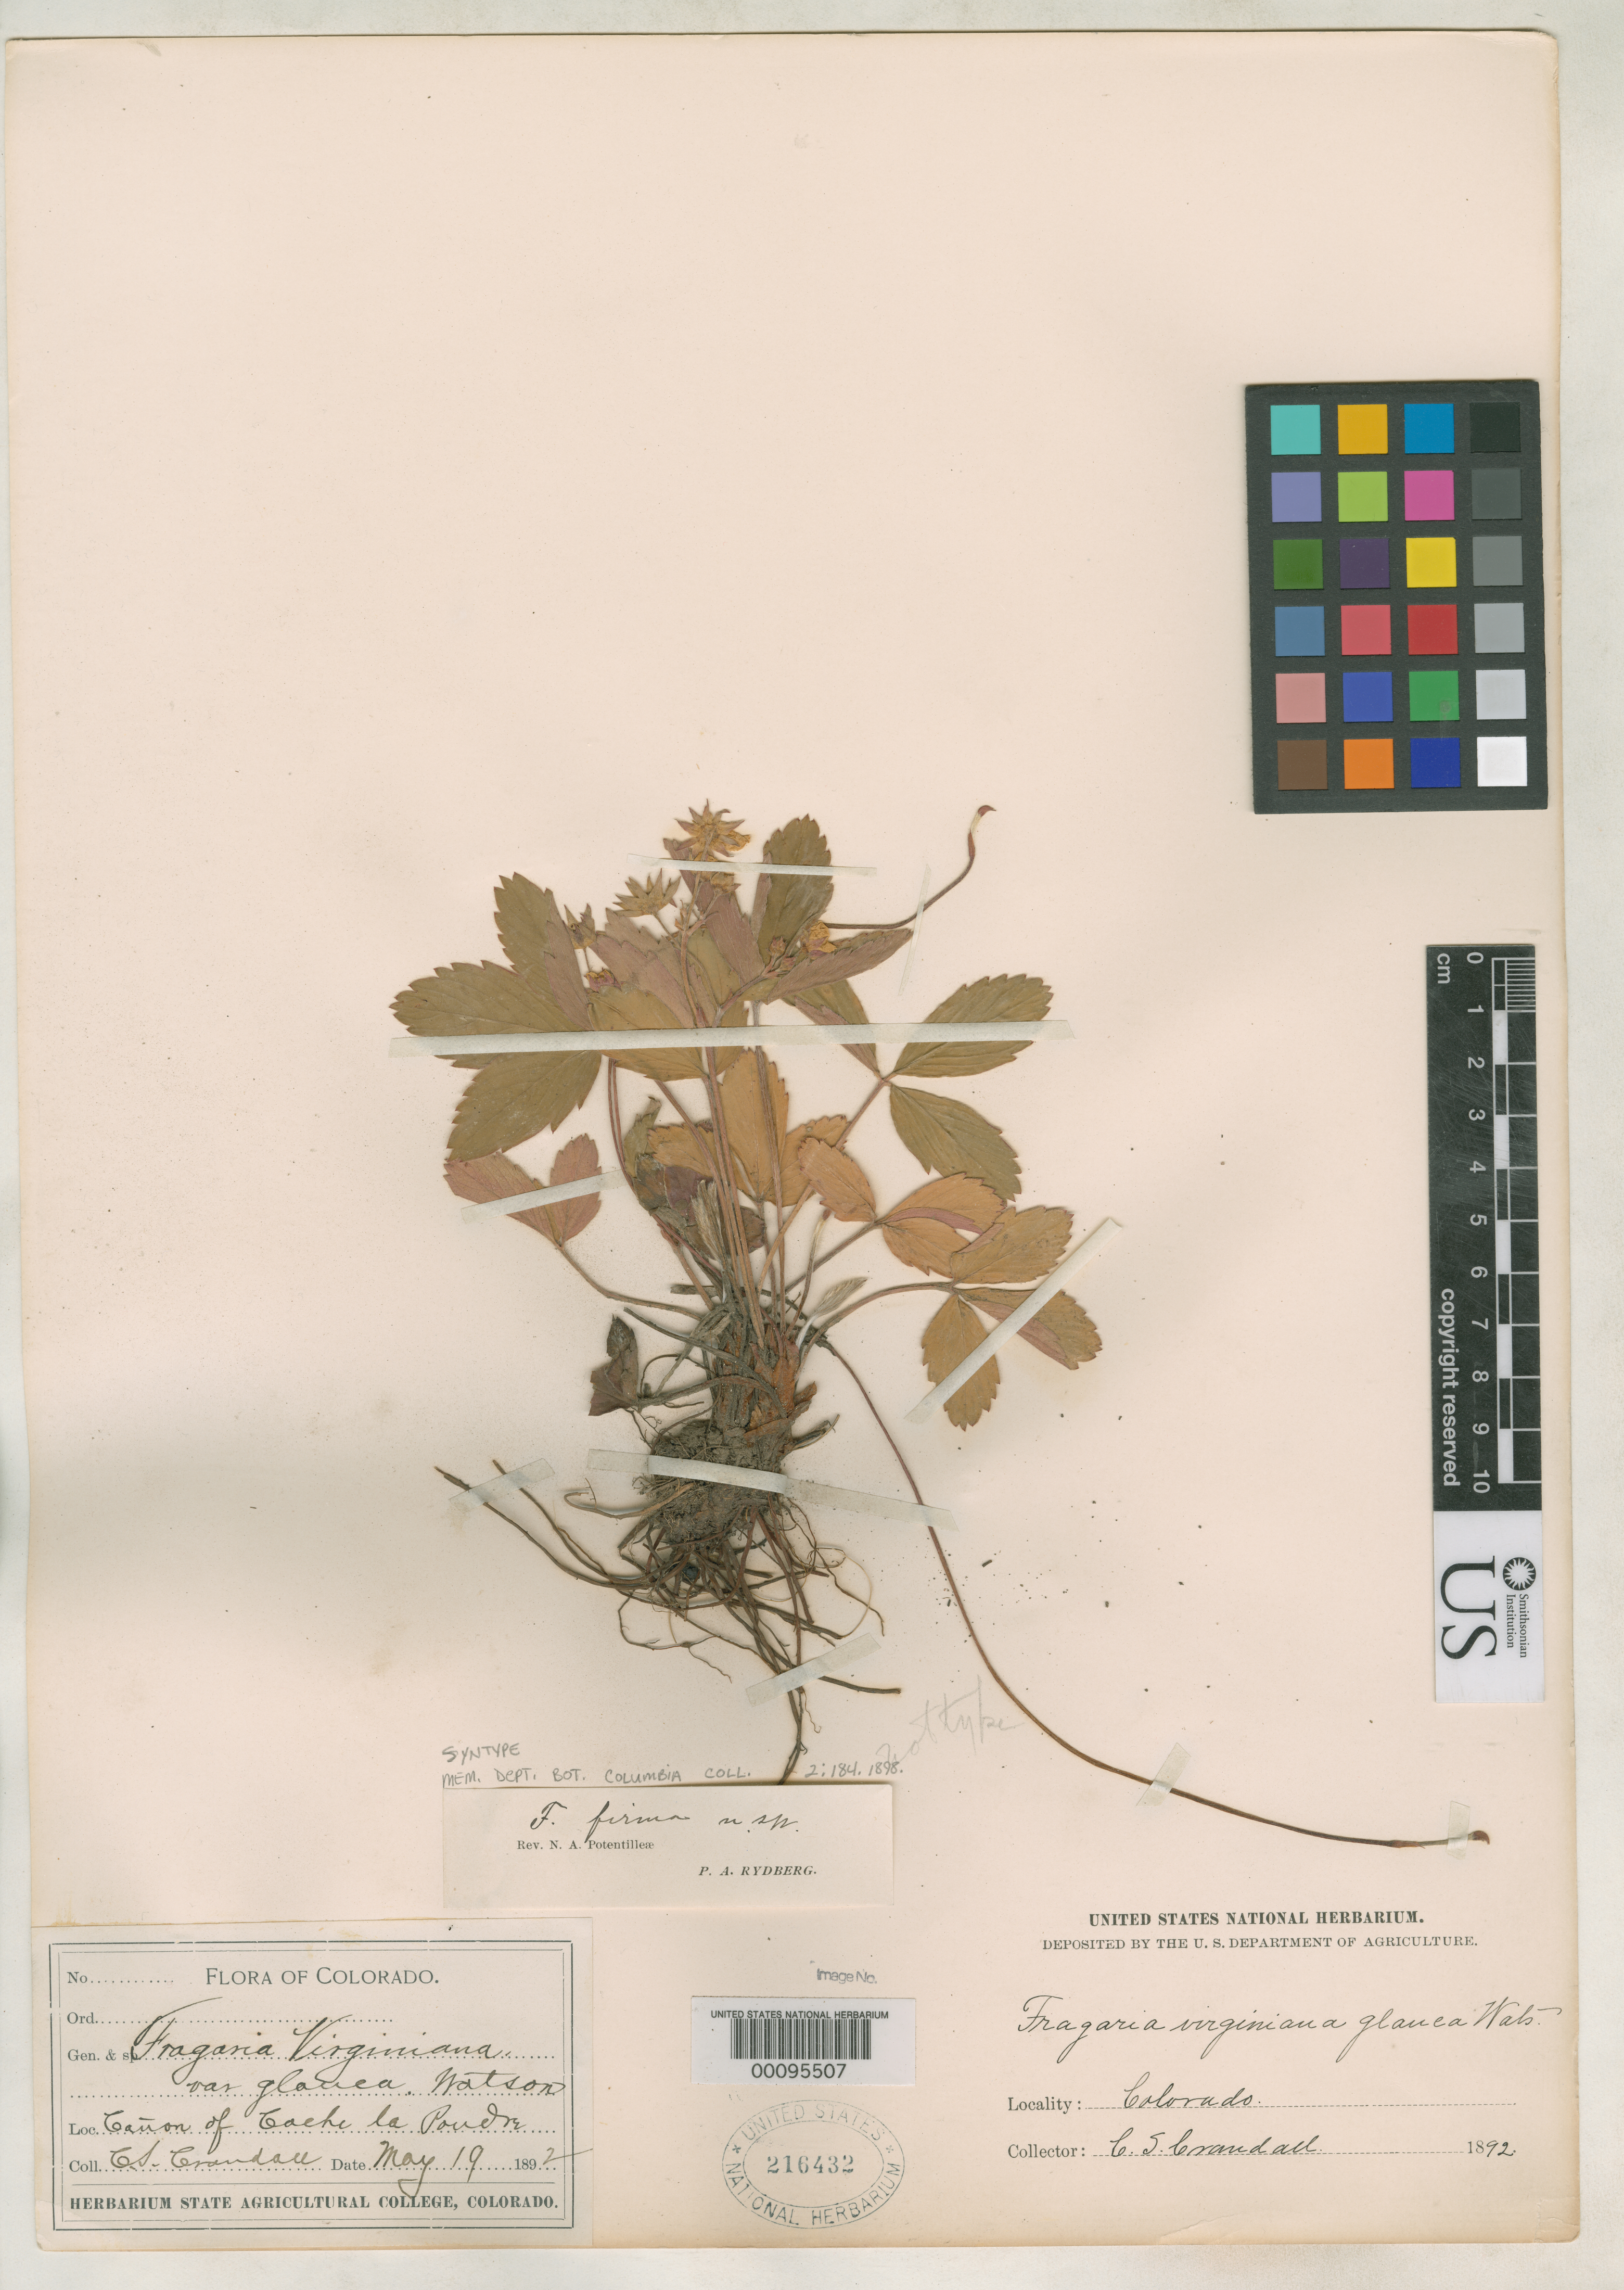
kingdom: Plantae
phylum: Tracheophyta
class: Magnoliopsida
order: Rosales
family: Rosaceae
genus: Fragaria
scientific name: Fragaria firma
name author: Rydb.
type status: Syntype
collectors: C. Crandall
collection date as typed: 19 May 1892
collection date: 1892-05-19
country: United States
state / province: Colorado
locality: Canyon of Cache La Poudre.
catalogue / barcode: US 216432